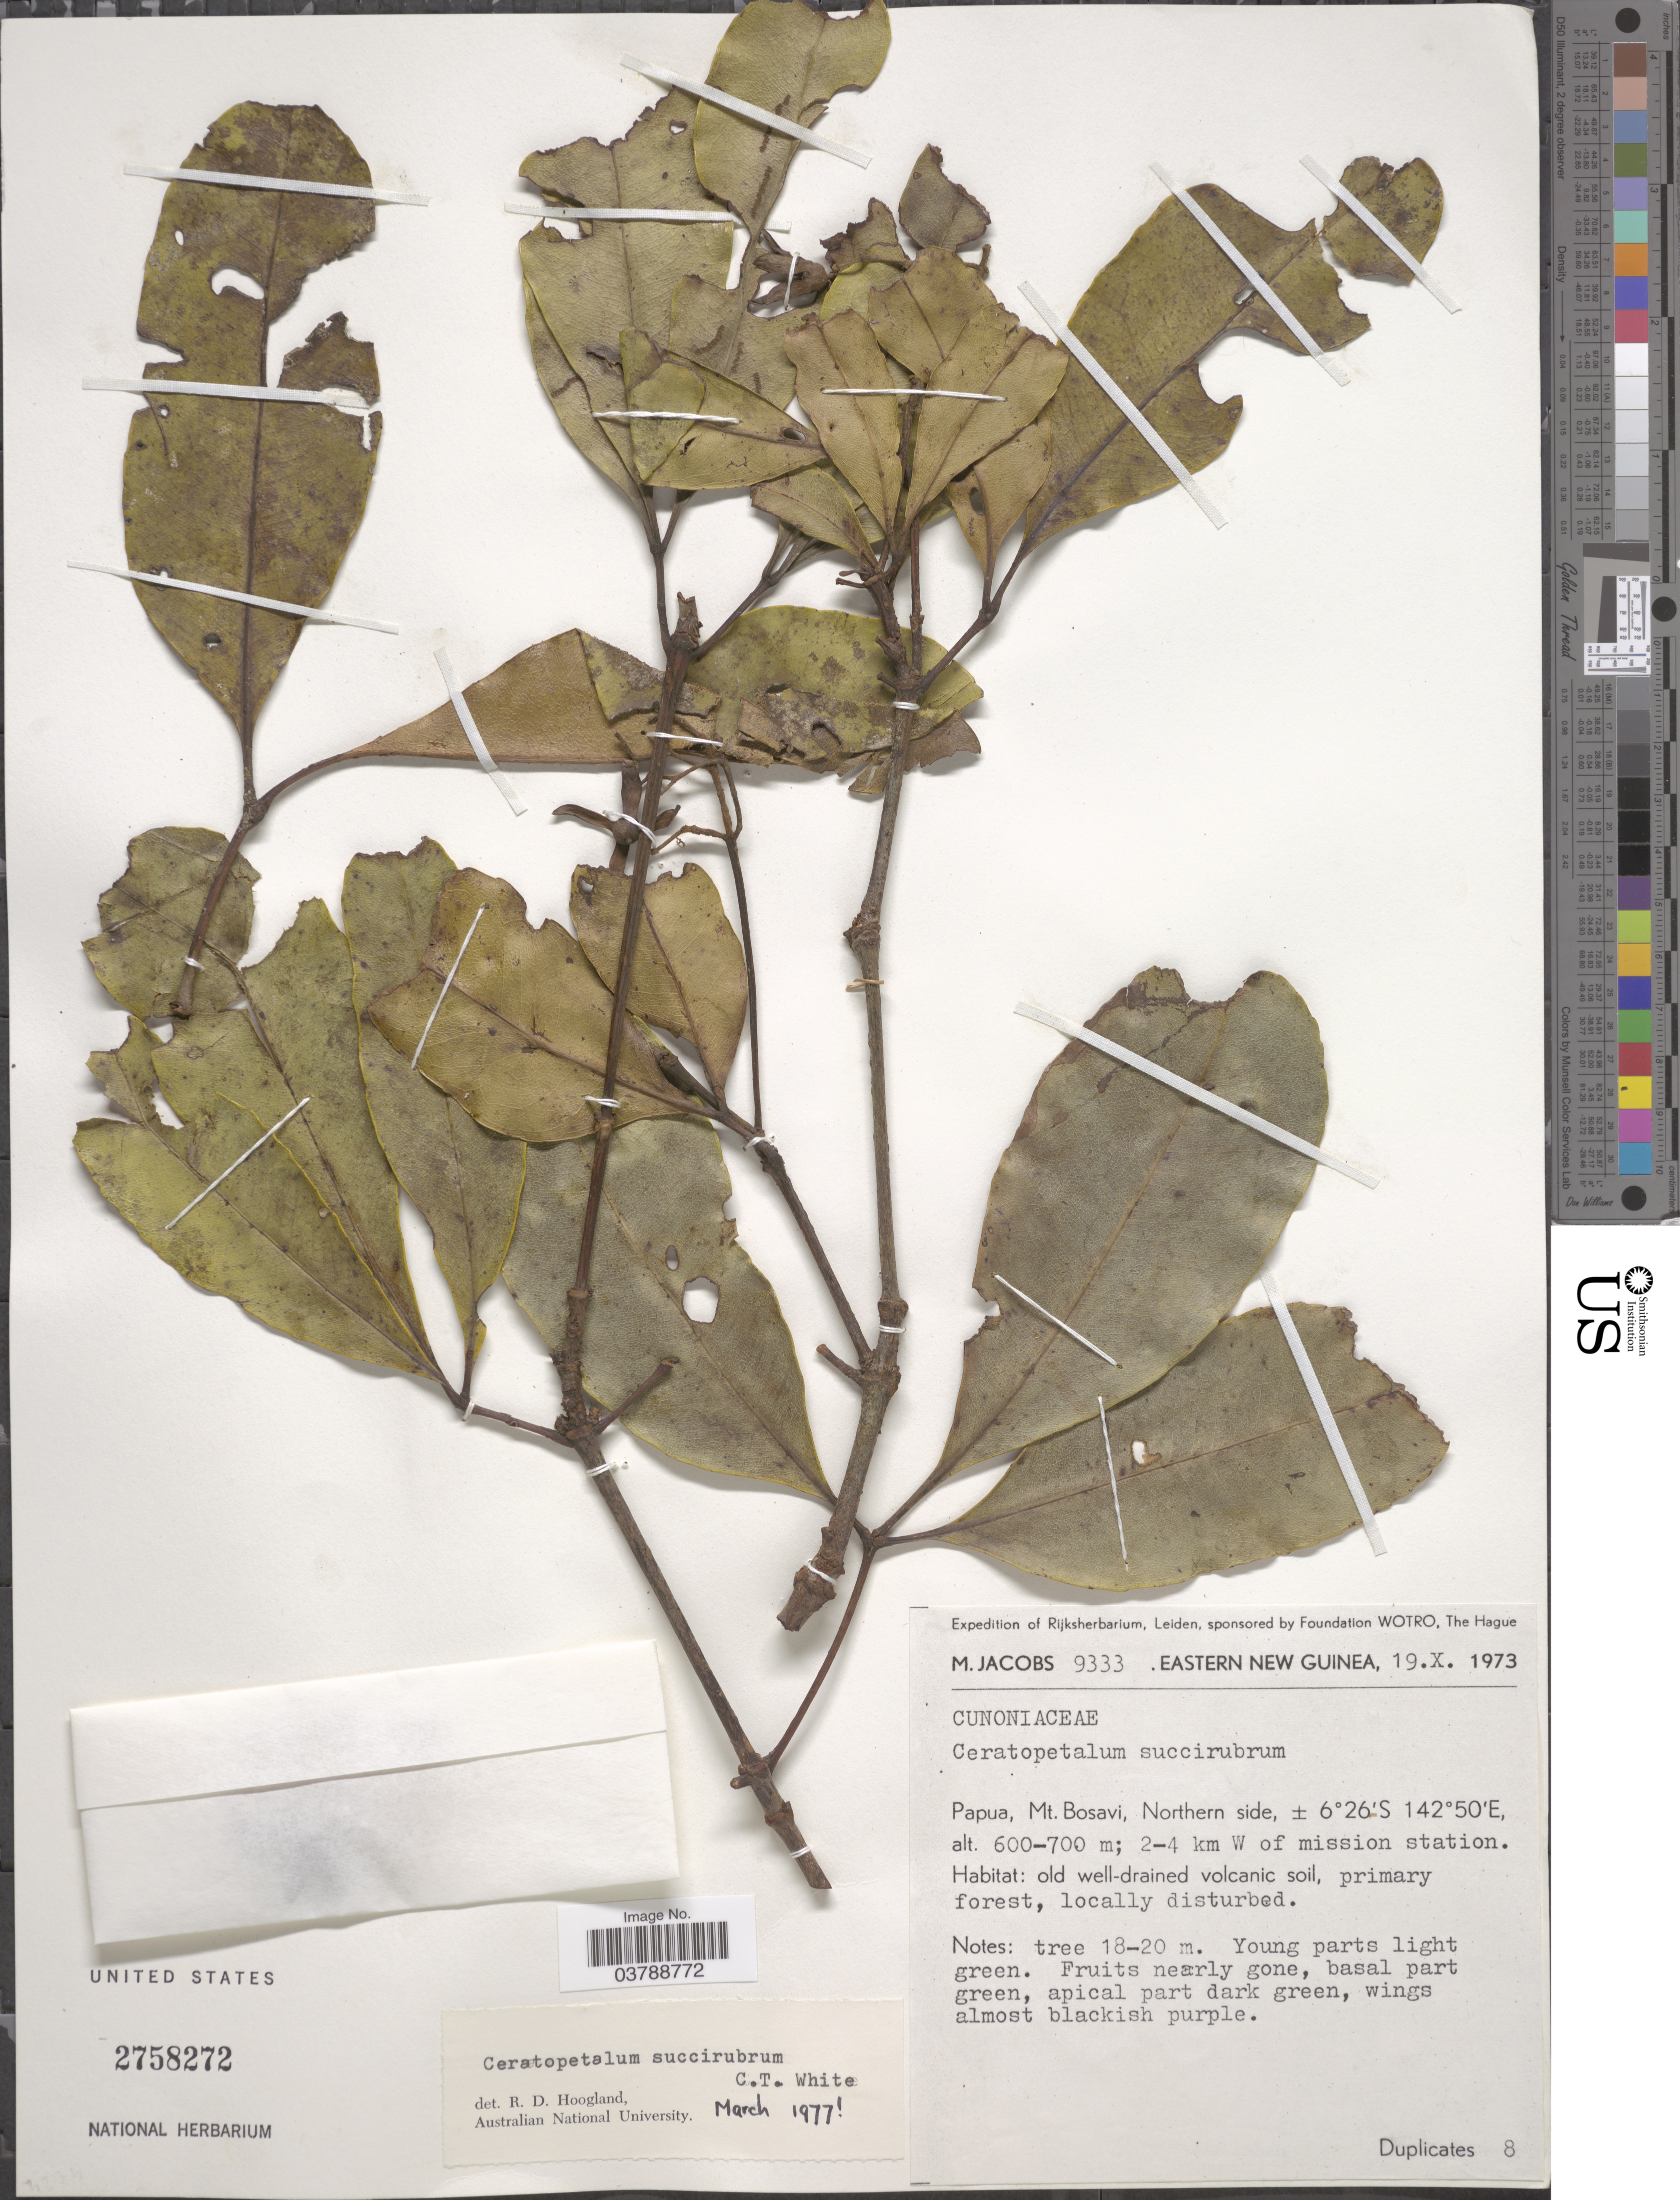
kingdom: Plantae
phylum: Tracheophyta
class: Magnoliopsida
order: Oxalidales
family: Cunoniaceae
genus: Ceratopetalum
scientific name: Ceratopetalum succirubrum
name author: C.T. White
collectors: M. Jacobs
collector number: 9333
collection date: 1973-10-19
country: Papua New Guinea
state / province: Northern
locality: Eastern New Guinea. Papua, Mt. Bosavi, Northern side, 2-4 km W of mission station.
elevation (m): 600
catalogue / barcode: US 2758272